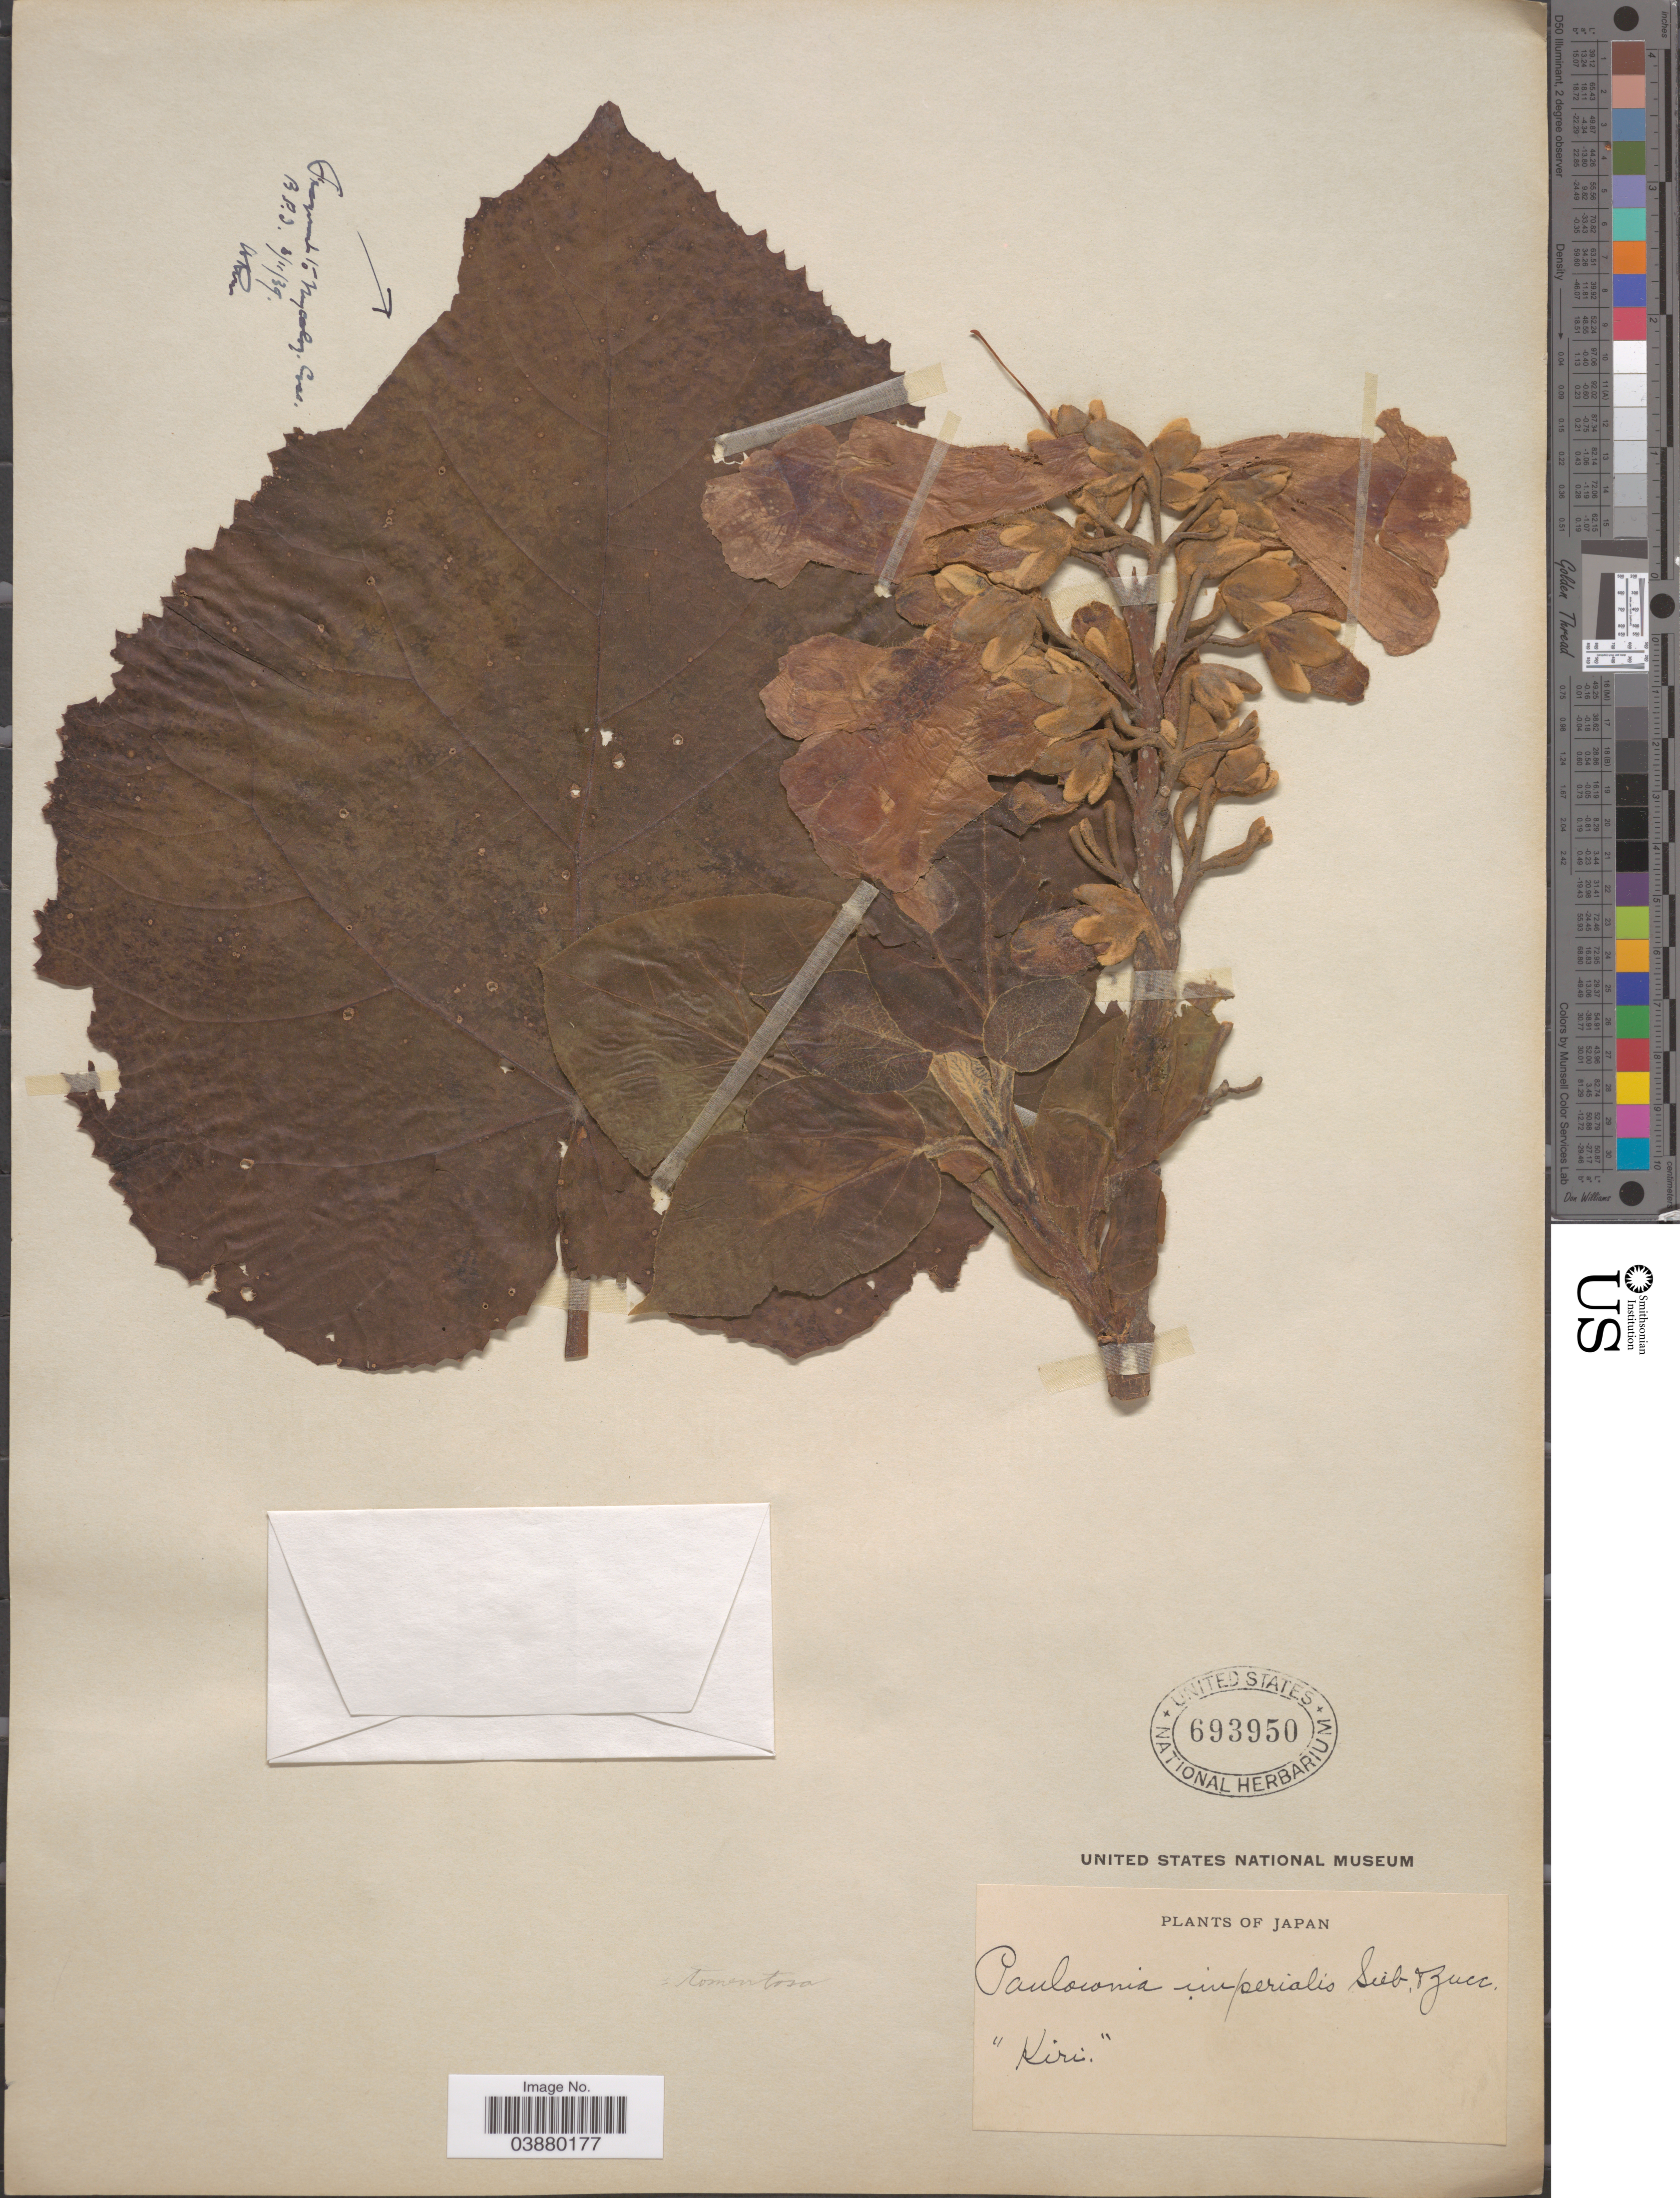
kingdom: Plantae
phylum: Tracheophyta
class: Magnoliopsida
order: Lamiales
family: Paulowniaceae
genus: Paulownia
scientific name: Paulownia tomentosa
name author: (Thunb.) Siebold & Zucc. ex Steud.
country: Japan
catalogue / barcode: US 693950